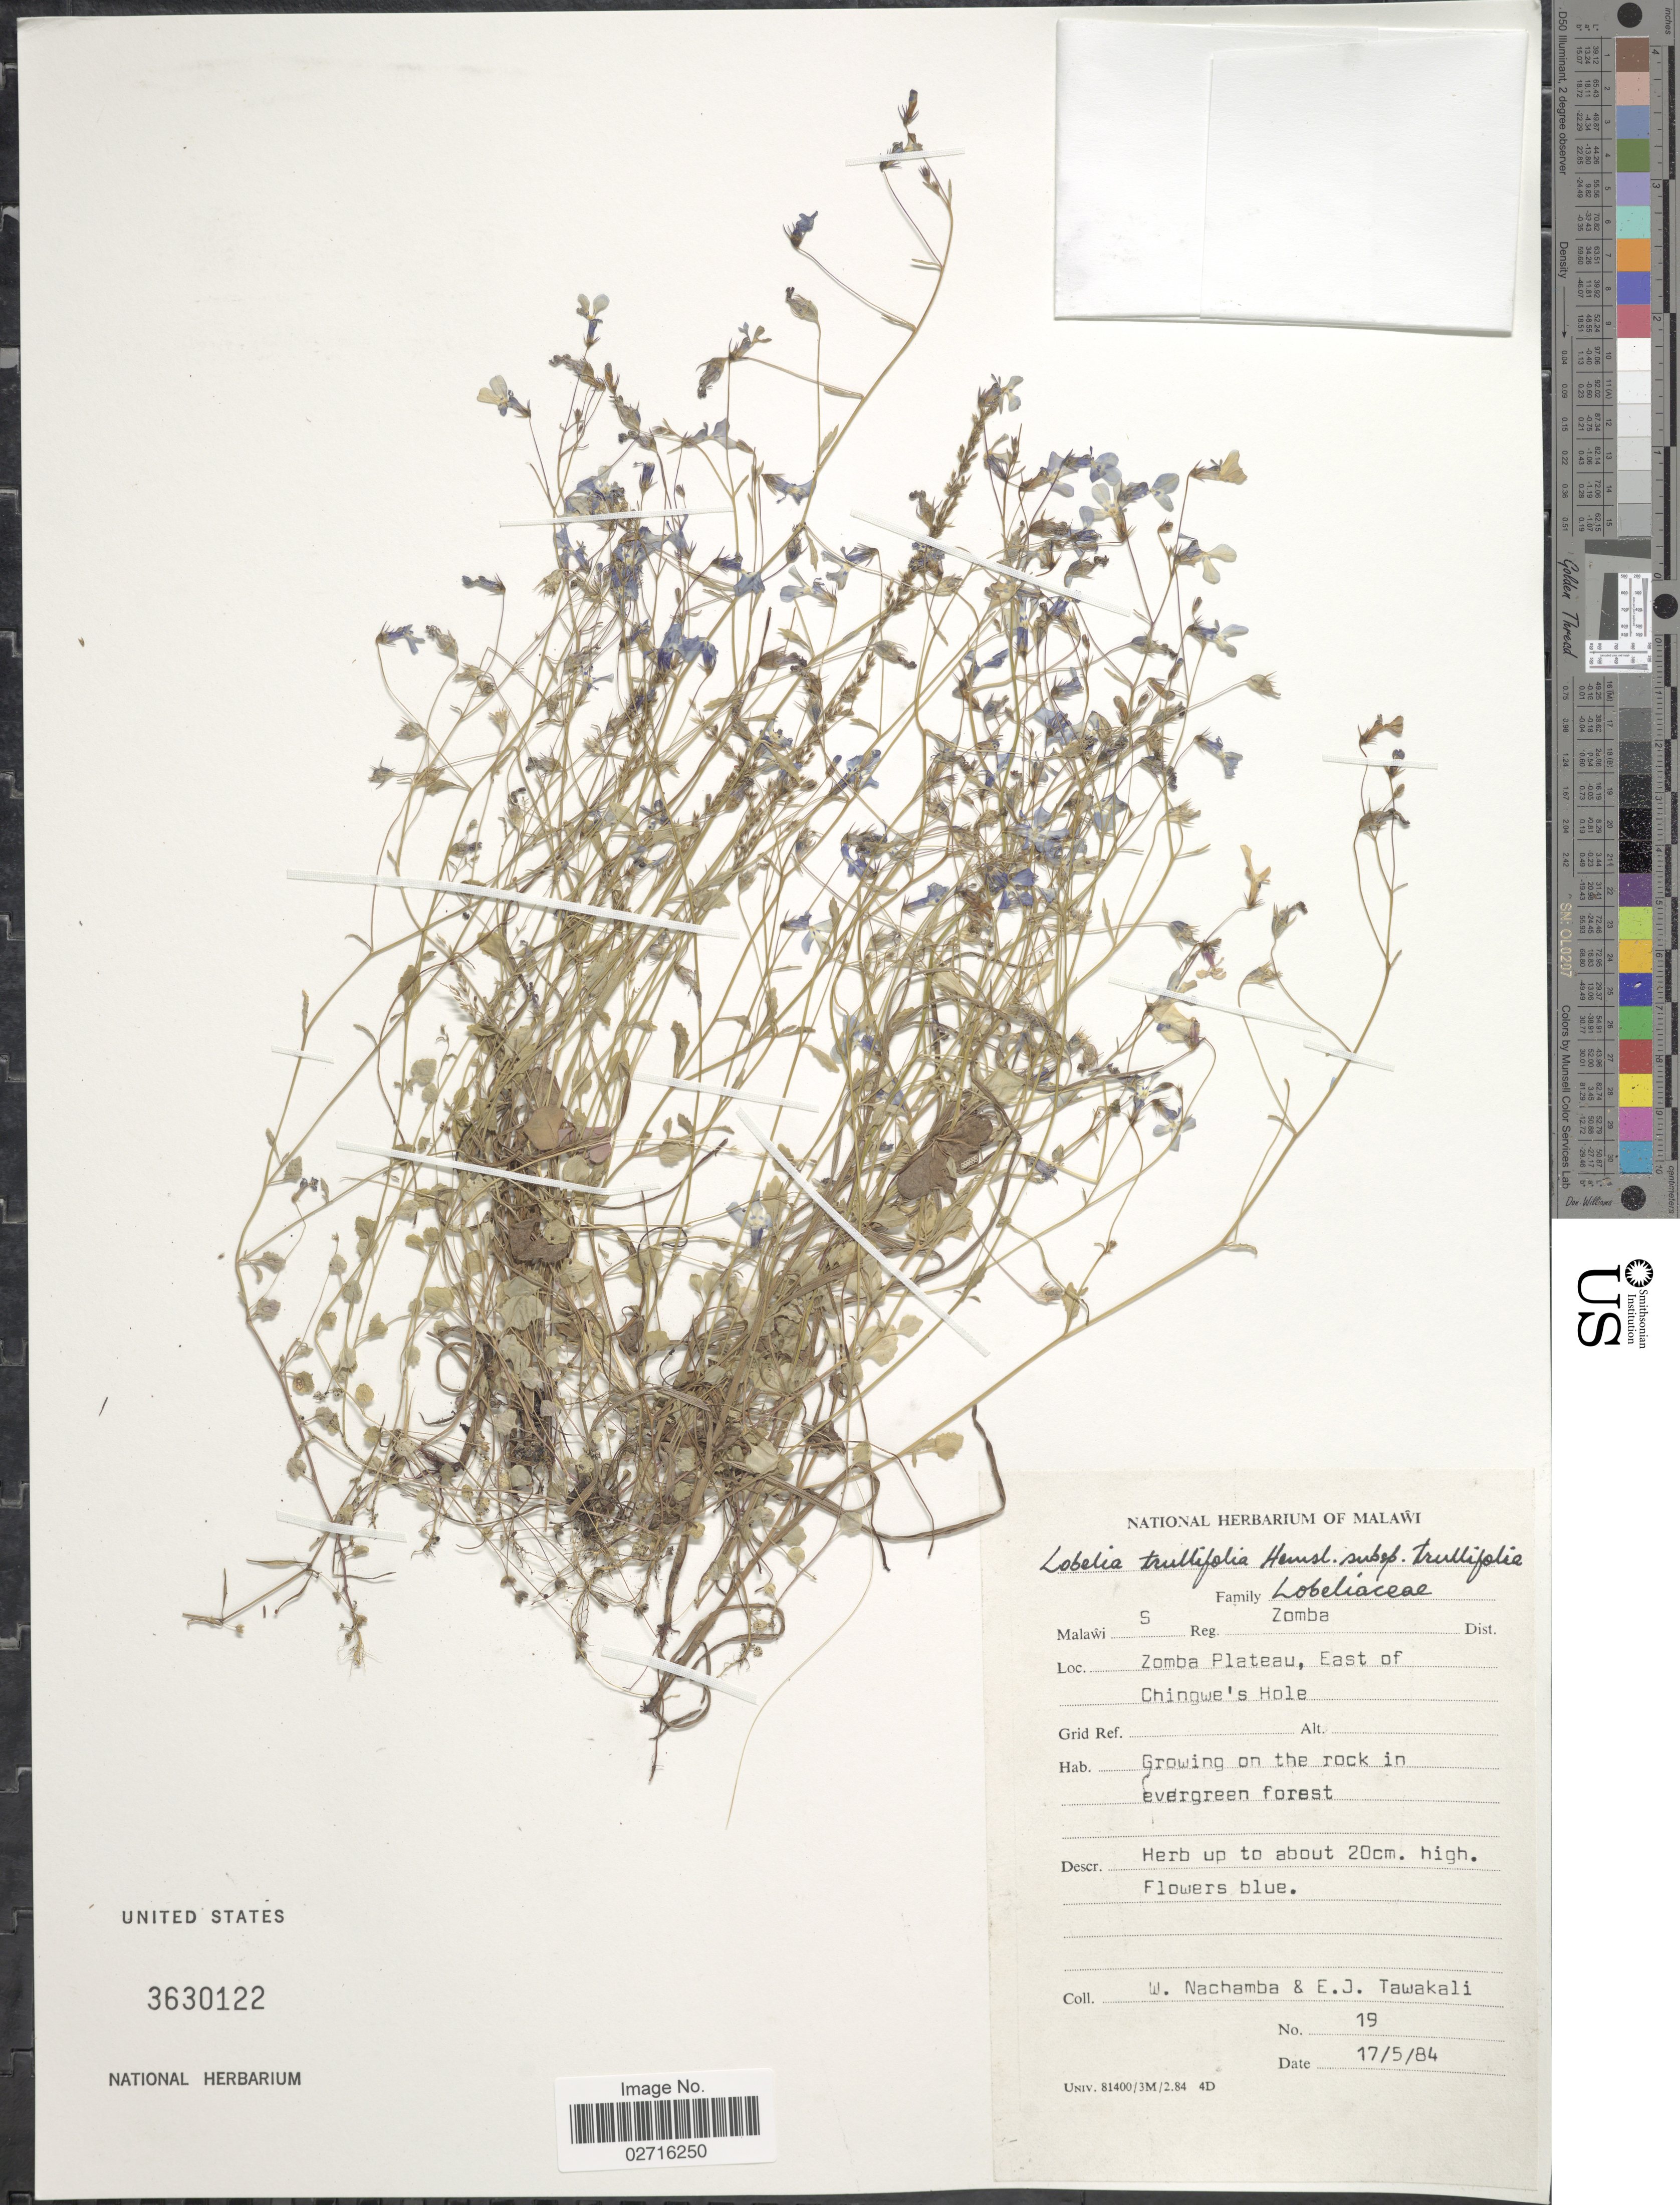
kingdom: Plantae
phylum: Tracheophyta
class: Magnoliopsida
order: Asterales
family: Campanulaceae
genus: Lobelia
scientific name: Lobelia trullifolia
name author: Hemsl.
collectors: W. Nachamba & E. Tawakali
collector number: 19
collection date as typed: Transcribed d/m/y: 17/5/84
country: Malawi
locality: Malawi S Reg, Zomba Dist, Zomba Plateau, East of Chingwe's Hole, Growing on the rock in evergreen forest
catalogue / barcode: US 3630122